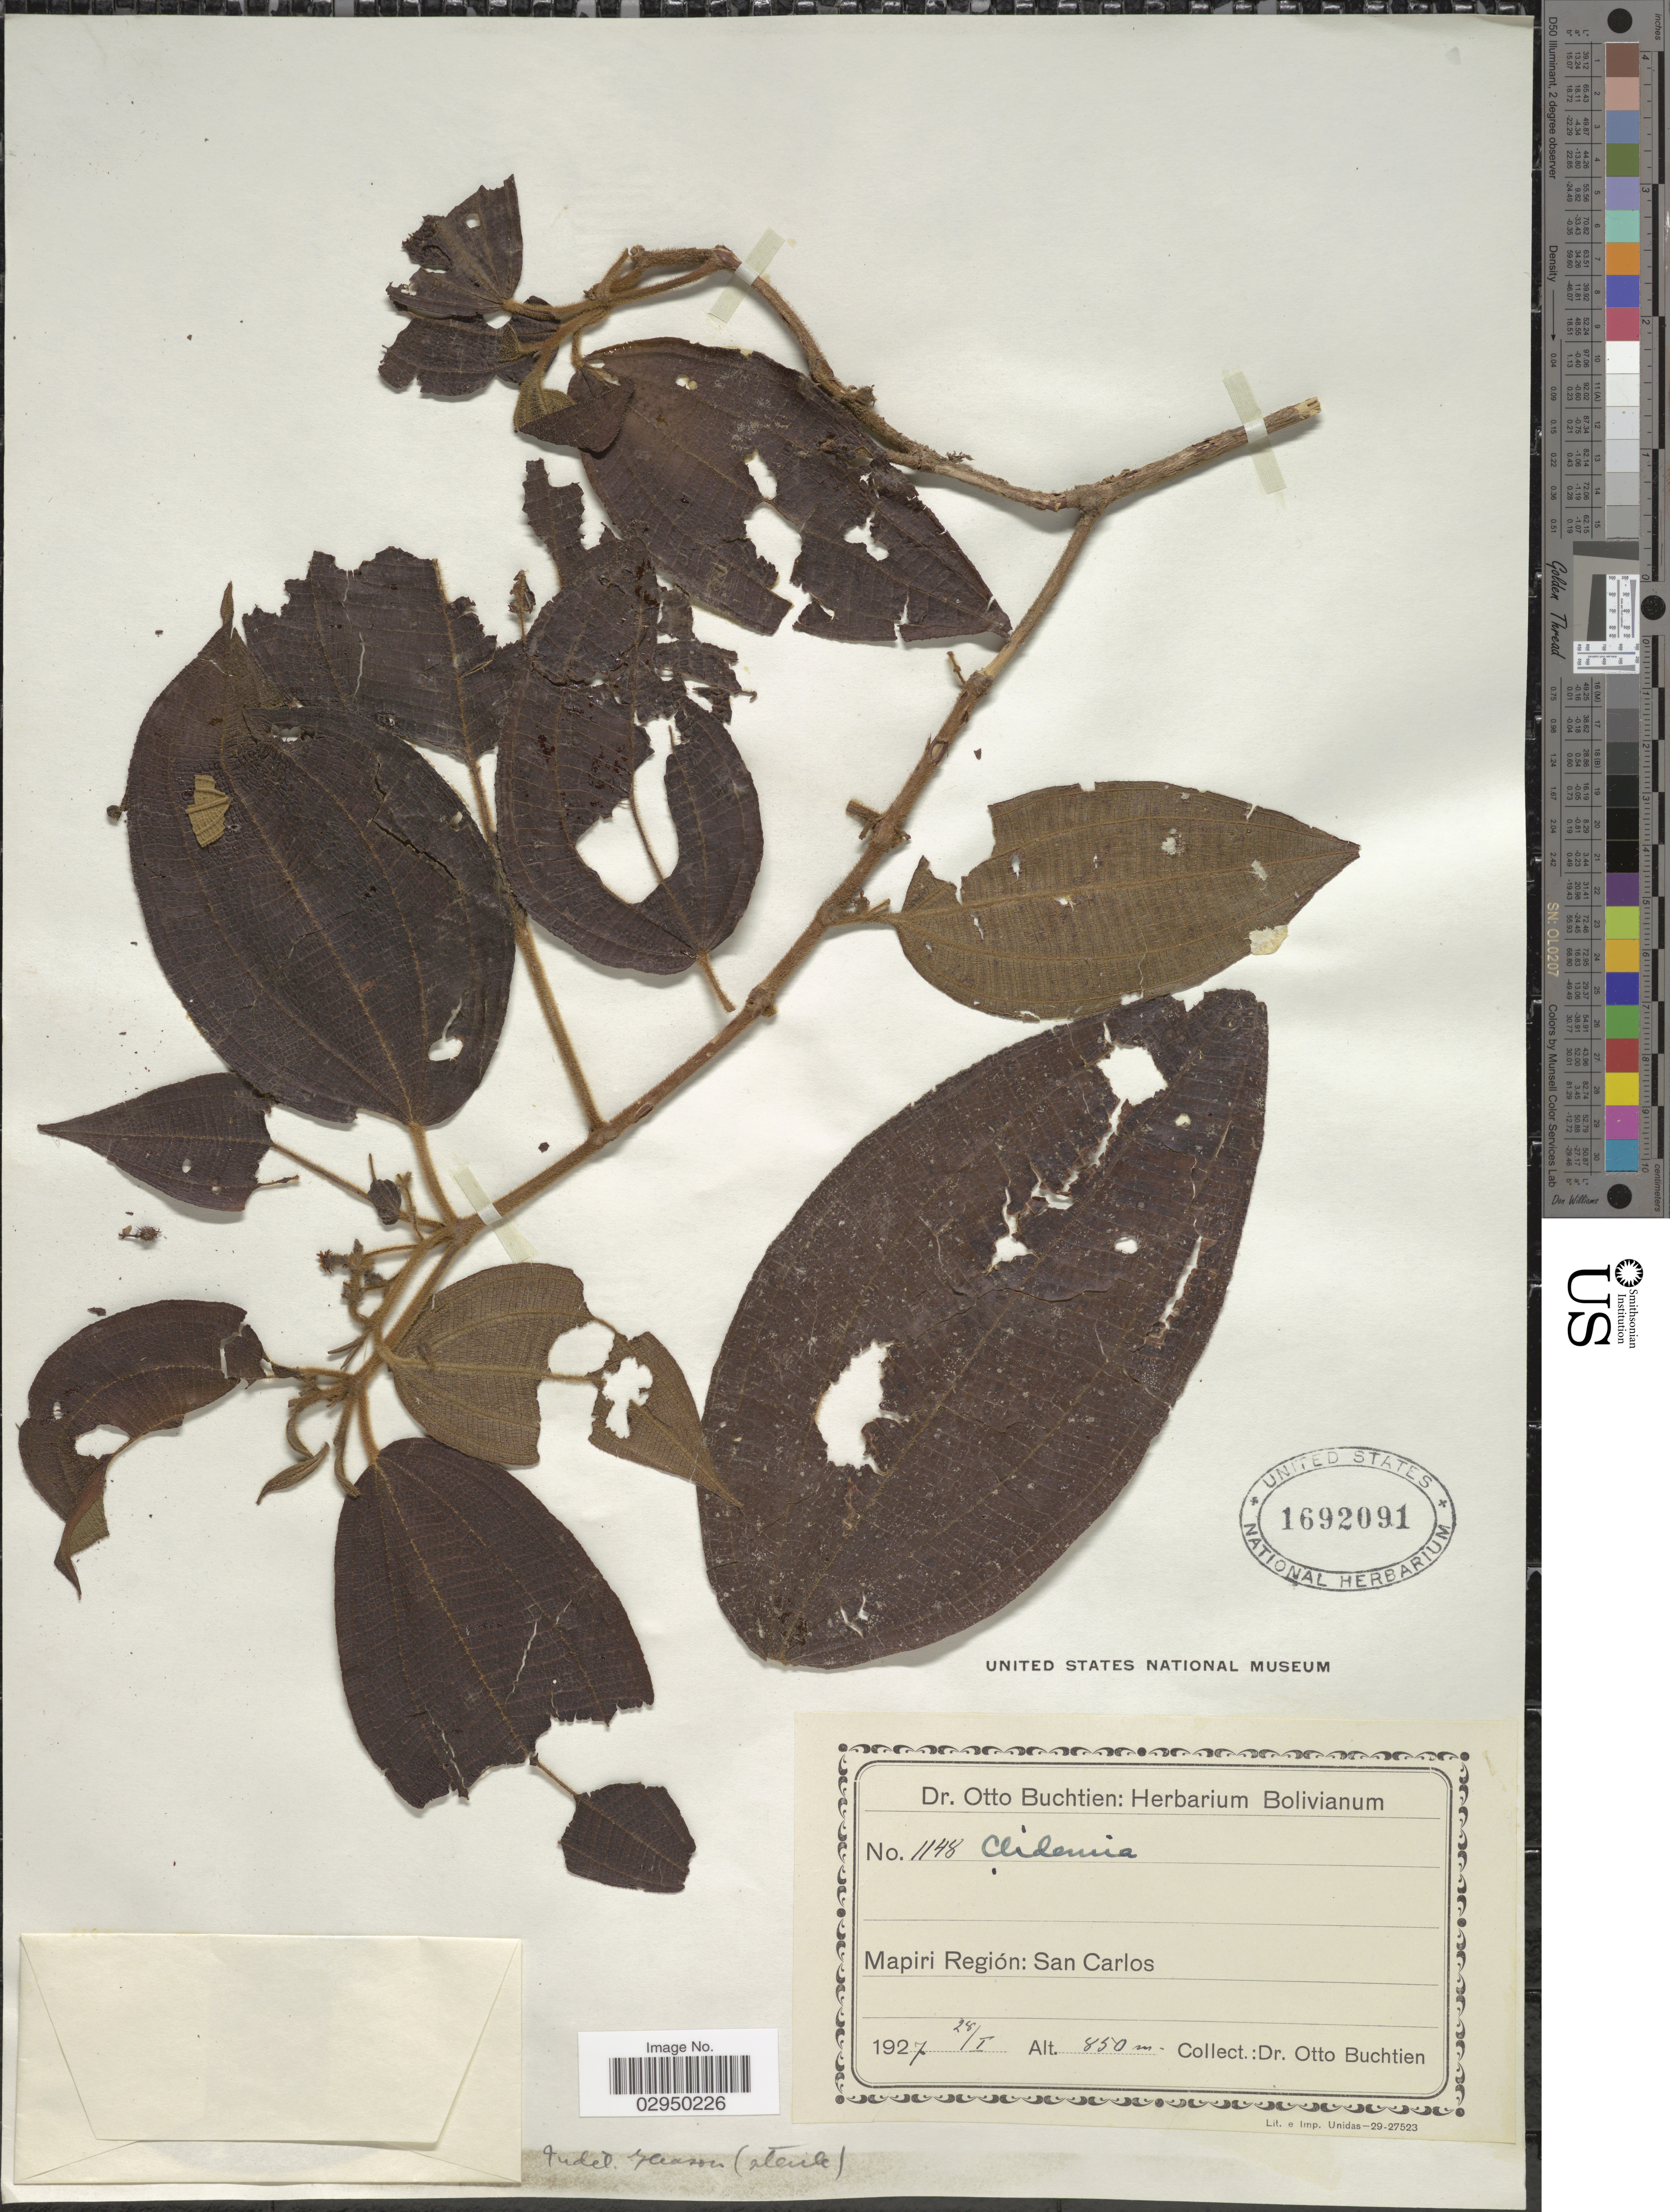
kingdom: Plantae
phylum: Tracheophyta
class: Magnoliopsida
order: Myrtales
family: Melastomataceae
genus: Clidemia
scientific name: Clidemia sp.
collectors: O. Buchtien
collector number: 1148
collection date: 1927-01-28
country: Bolivia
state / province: La Paz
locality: Mapiri Región: San Carlos.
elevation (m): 850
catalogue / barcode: US 1692091